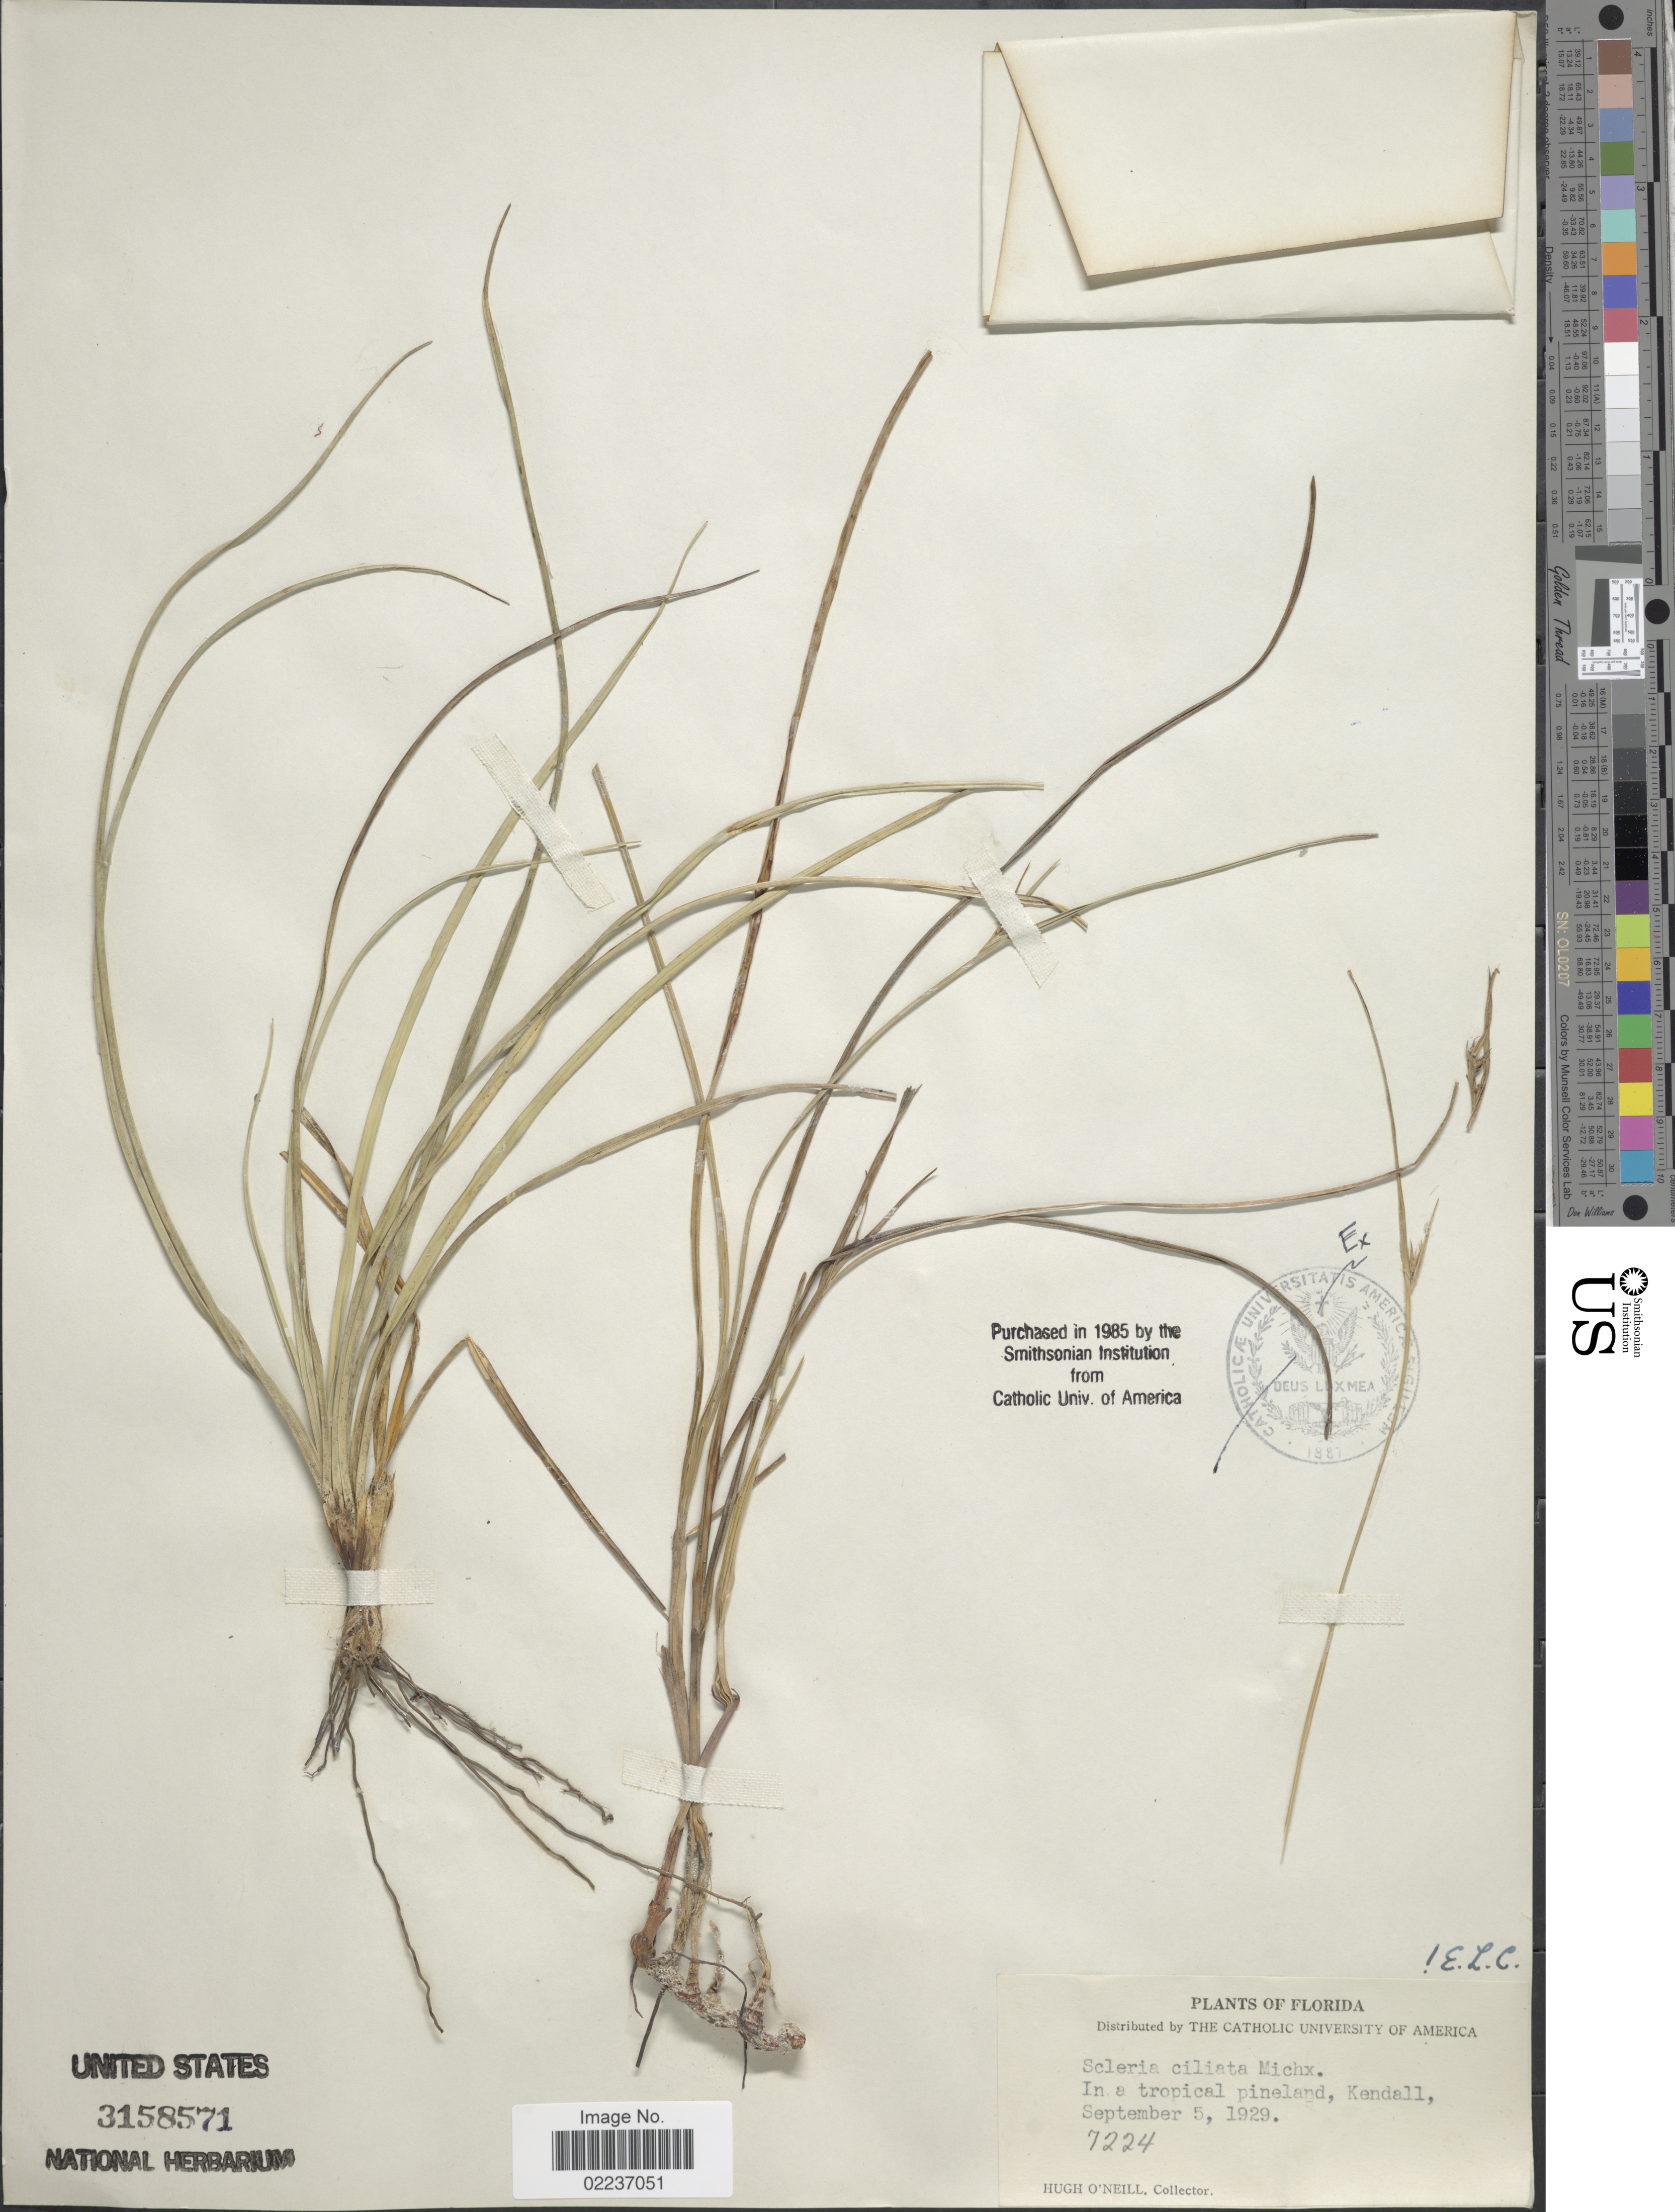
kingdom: Plantae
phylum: Tracheophyta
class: Liliopsida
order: Poales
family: Cyperaceae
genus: Scleria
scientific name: Scleria ciliata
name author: Michx.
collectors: H. O'Neill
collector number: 7224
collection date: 1929-09-05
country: United States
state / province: Florida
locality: In a tropical pineland, Kendall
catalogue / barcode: US 3158571